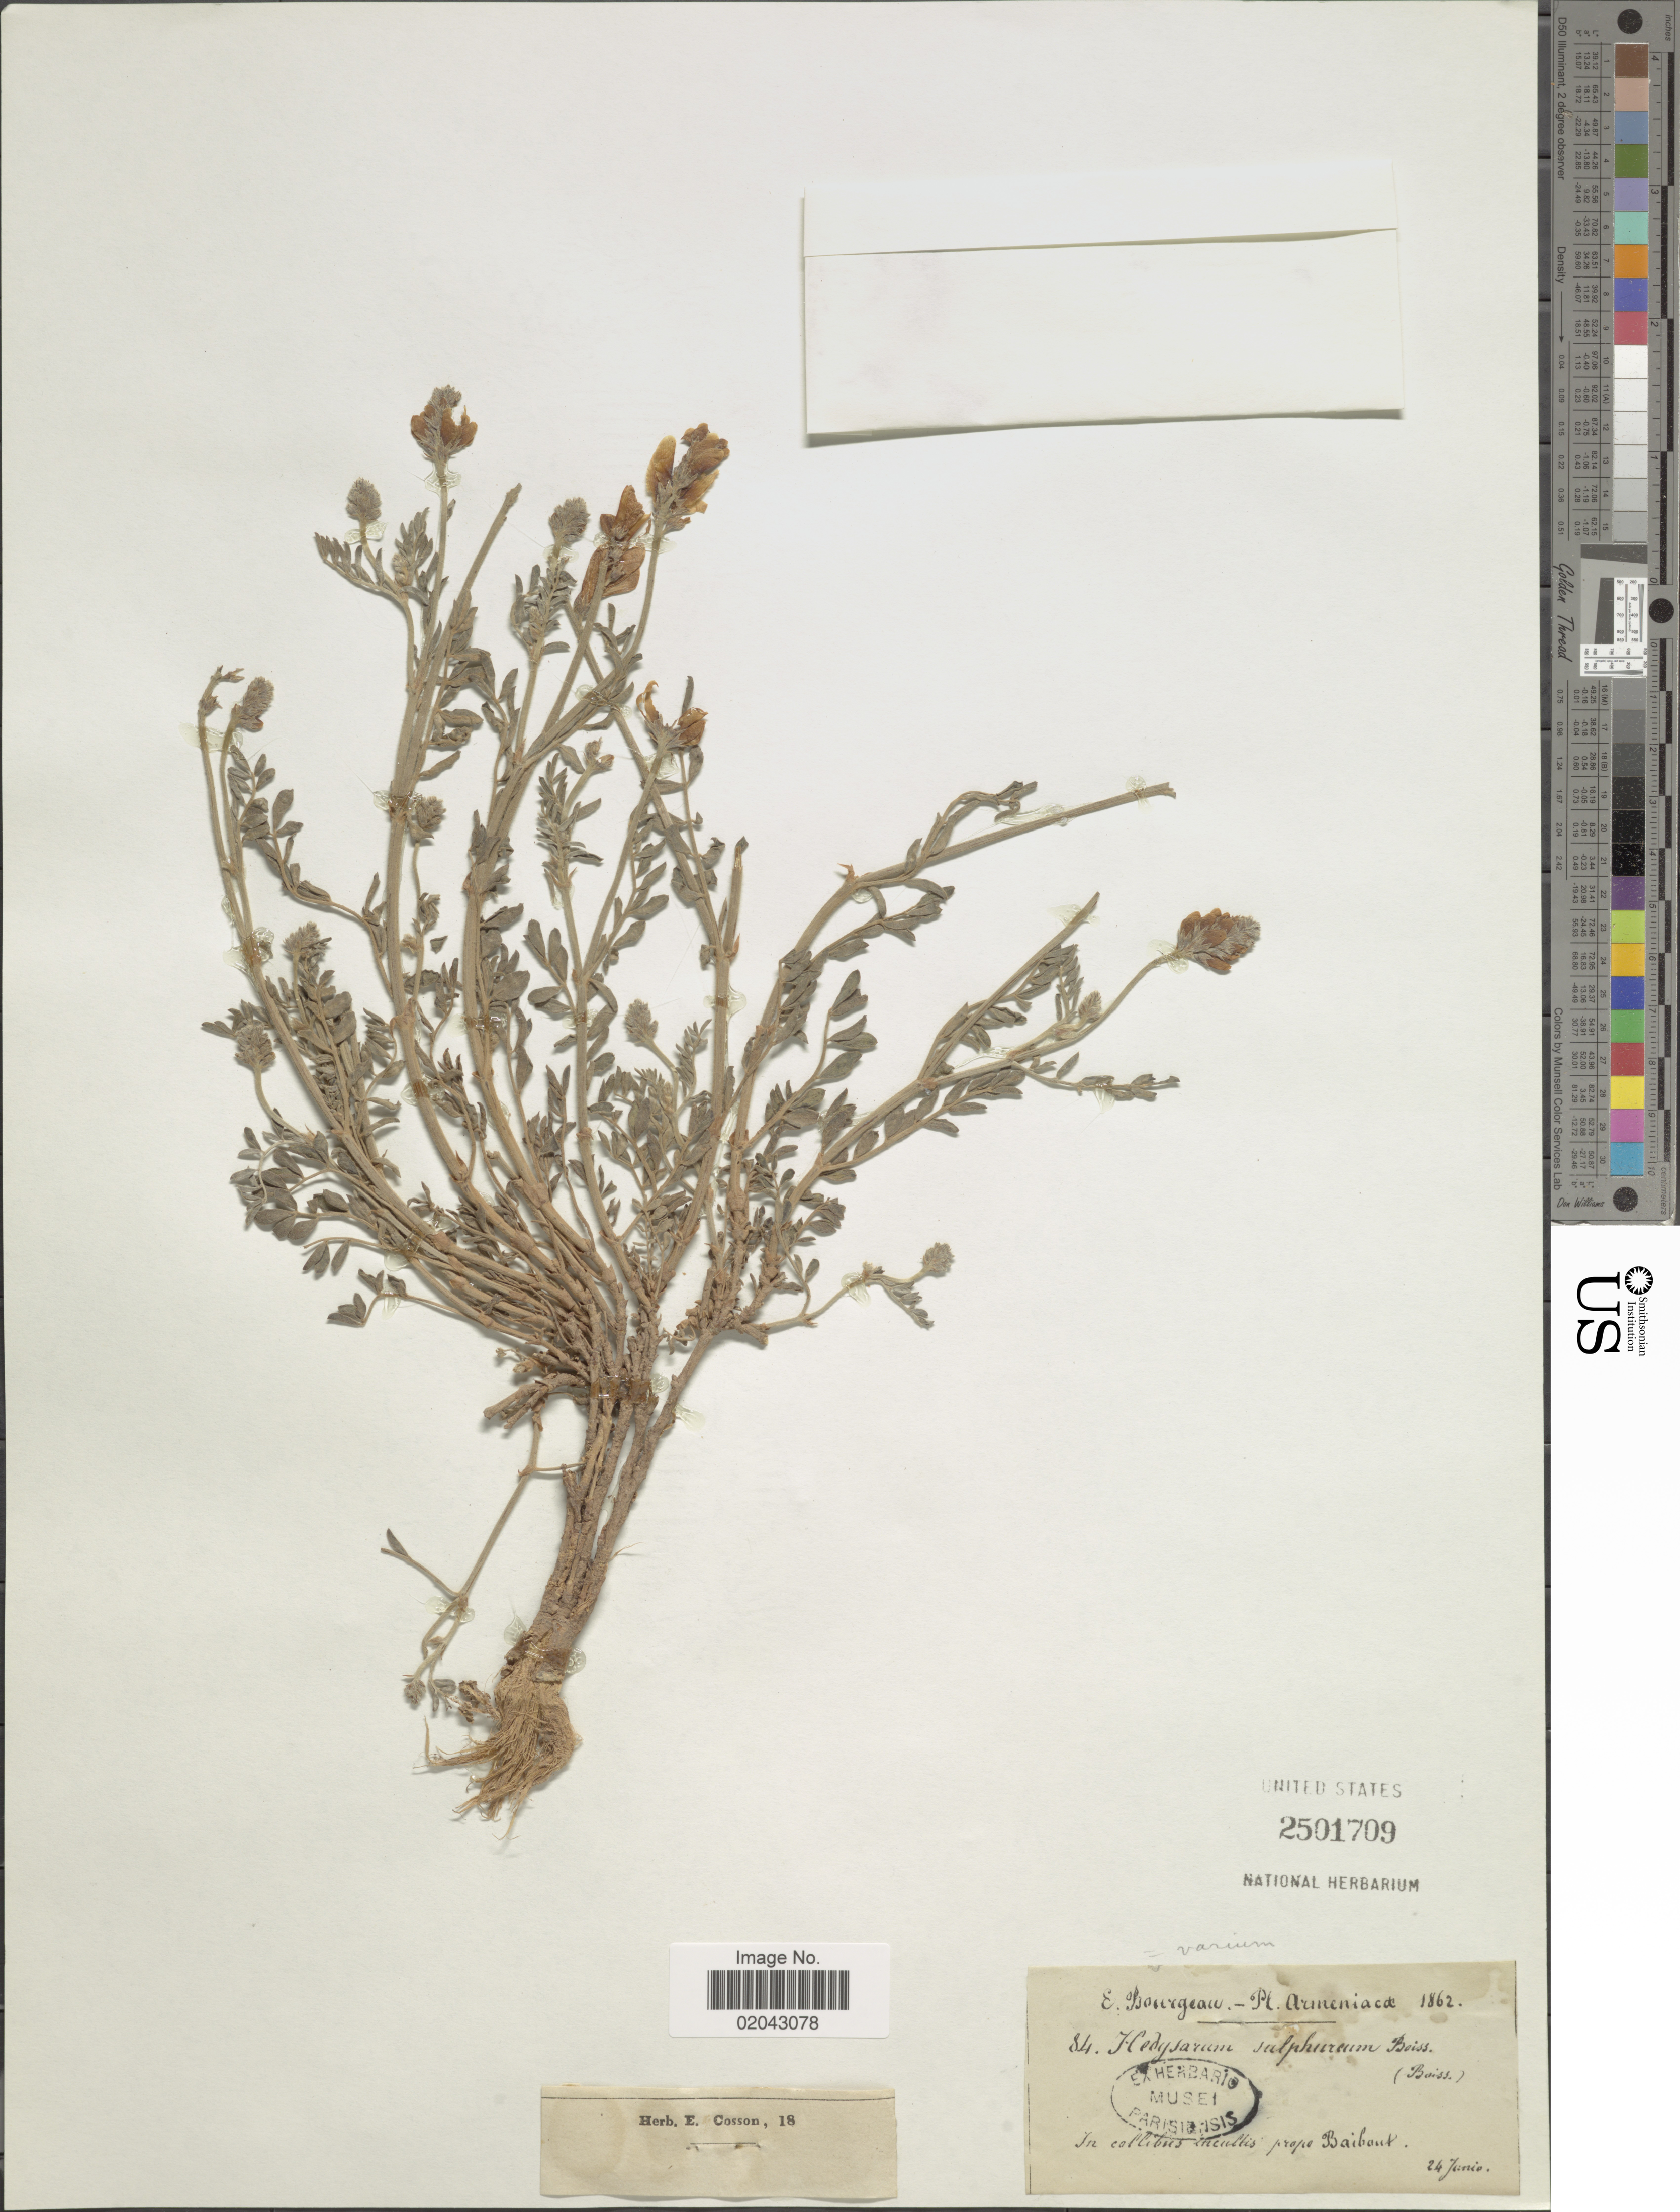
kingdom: Plantae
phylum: Tracheophyta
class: Magnoliopsida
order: Fabales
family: Fabaceae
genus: Hedysarum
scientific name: Hedysarum varium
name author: Willd.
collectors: E. Bourgeau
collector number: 84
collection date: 1862-06-24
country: Armenia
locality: Prope Baibout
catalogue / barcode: US 2501709